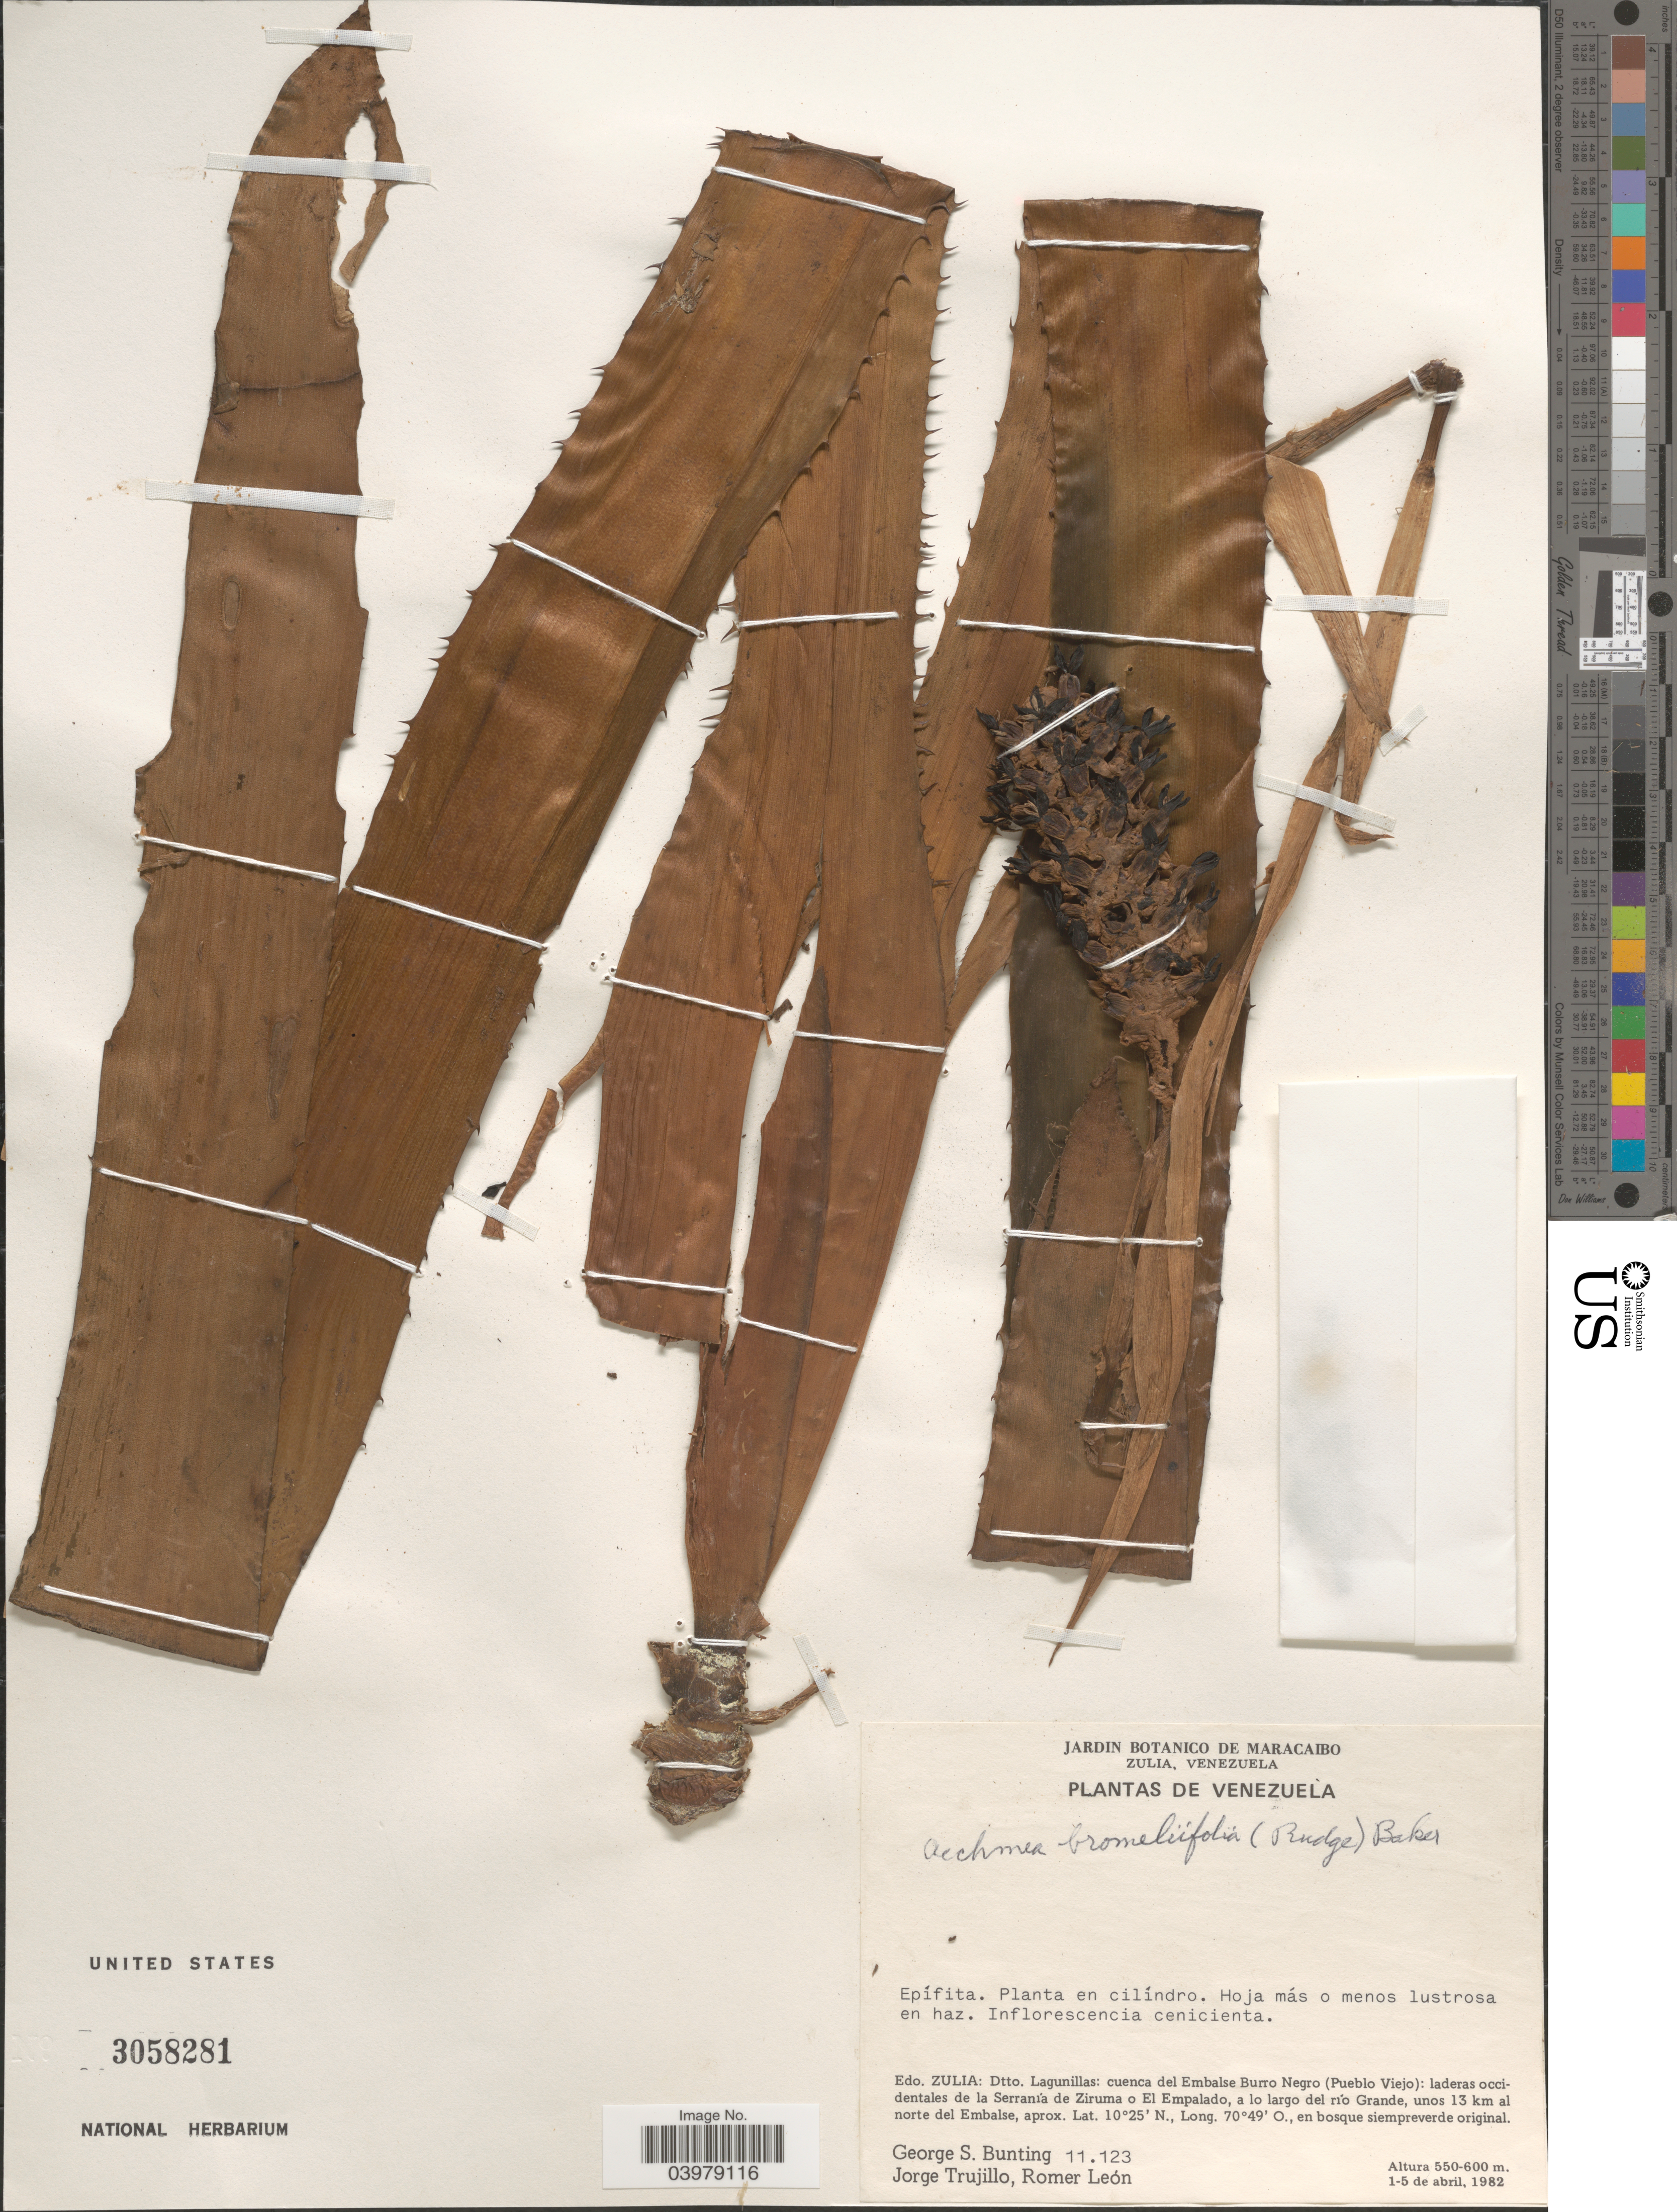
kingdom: Plantae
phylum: Tracheophyta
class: Liliopsida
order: Poales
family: Bromeliaceae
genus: Aechmea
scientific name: Aechmea bromeliifolia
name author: (Rudge) Baker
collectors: G. S. Bunting, J. Trujillo & R. León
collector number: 11123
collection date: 1982-04-01/1982-04-05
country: Venezuela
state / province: Zulia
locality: Dtto. Lagunillas: cuenca del Embalse Burro Negro (Pueblo Viejo): laderas occidentales de la Serranía de Ziruma o El Empalado, a lo largo del río Grande, unos 13 km al norte del Embalse.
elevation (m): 550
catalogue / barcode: US 3058281